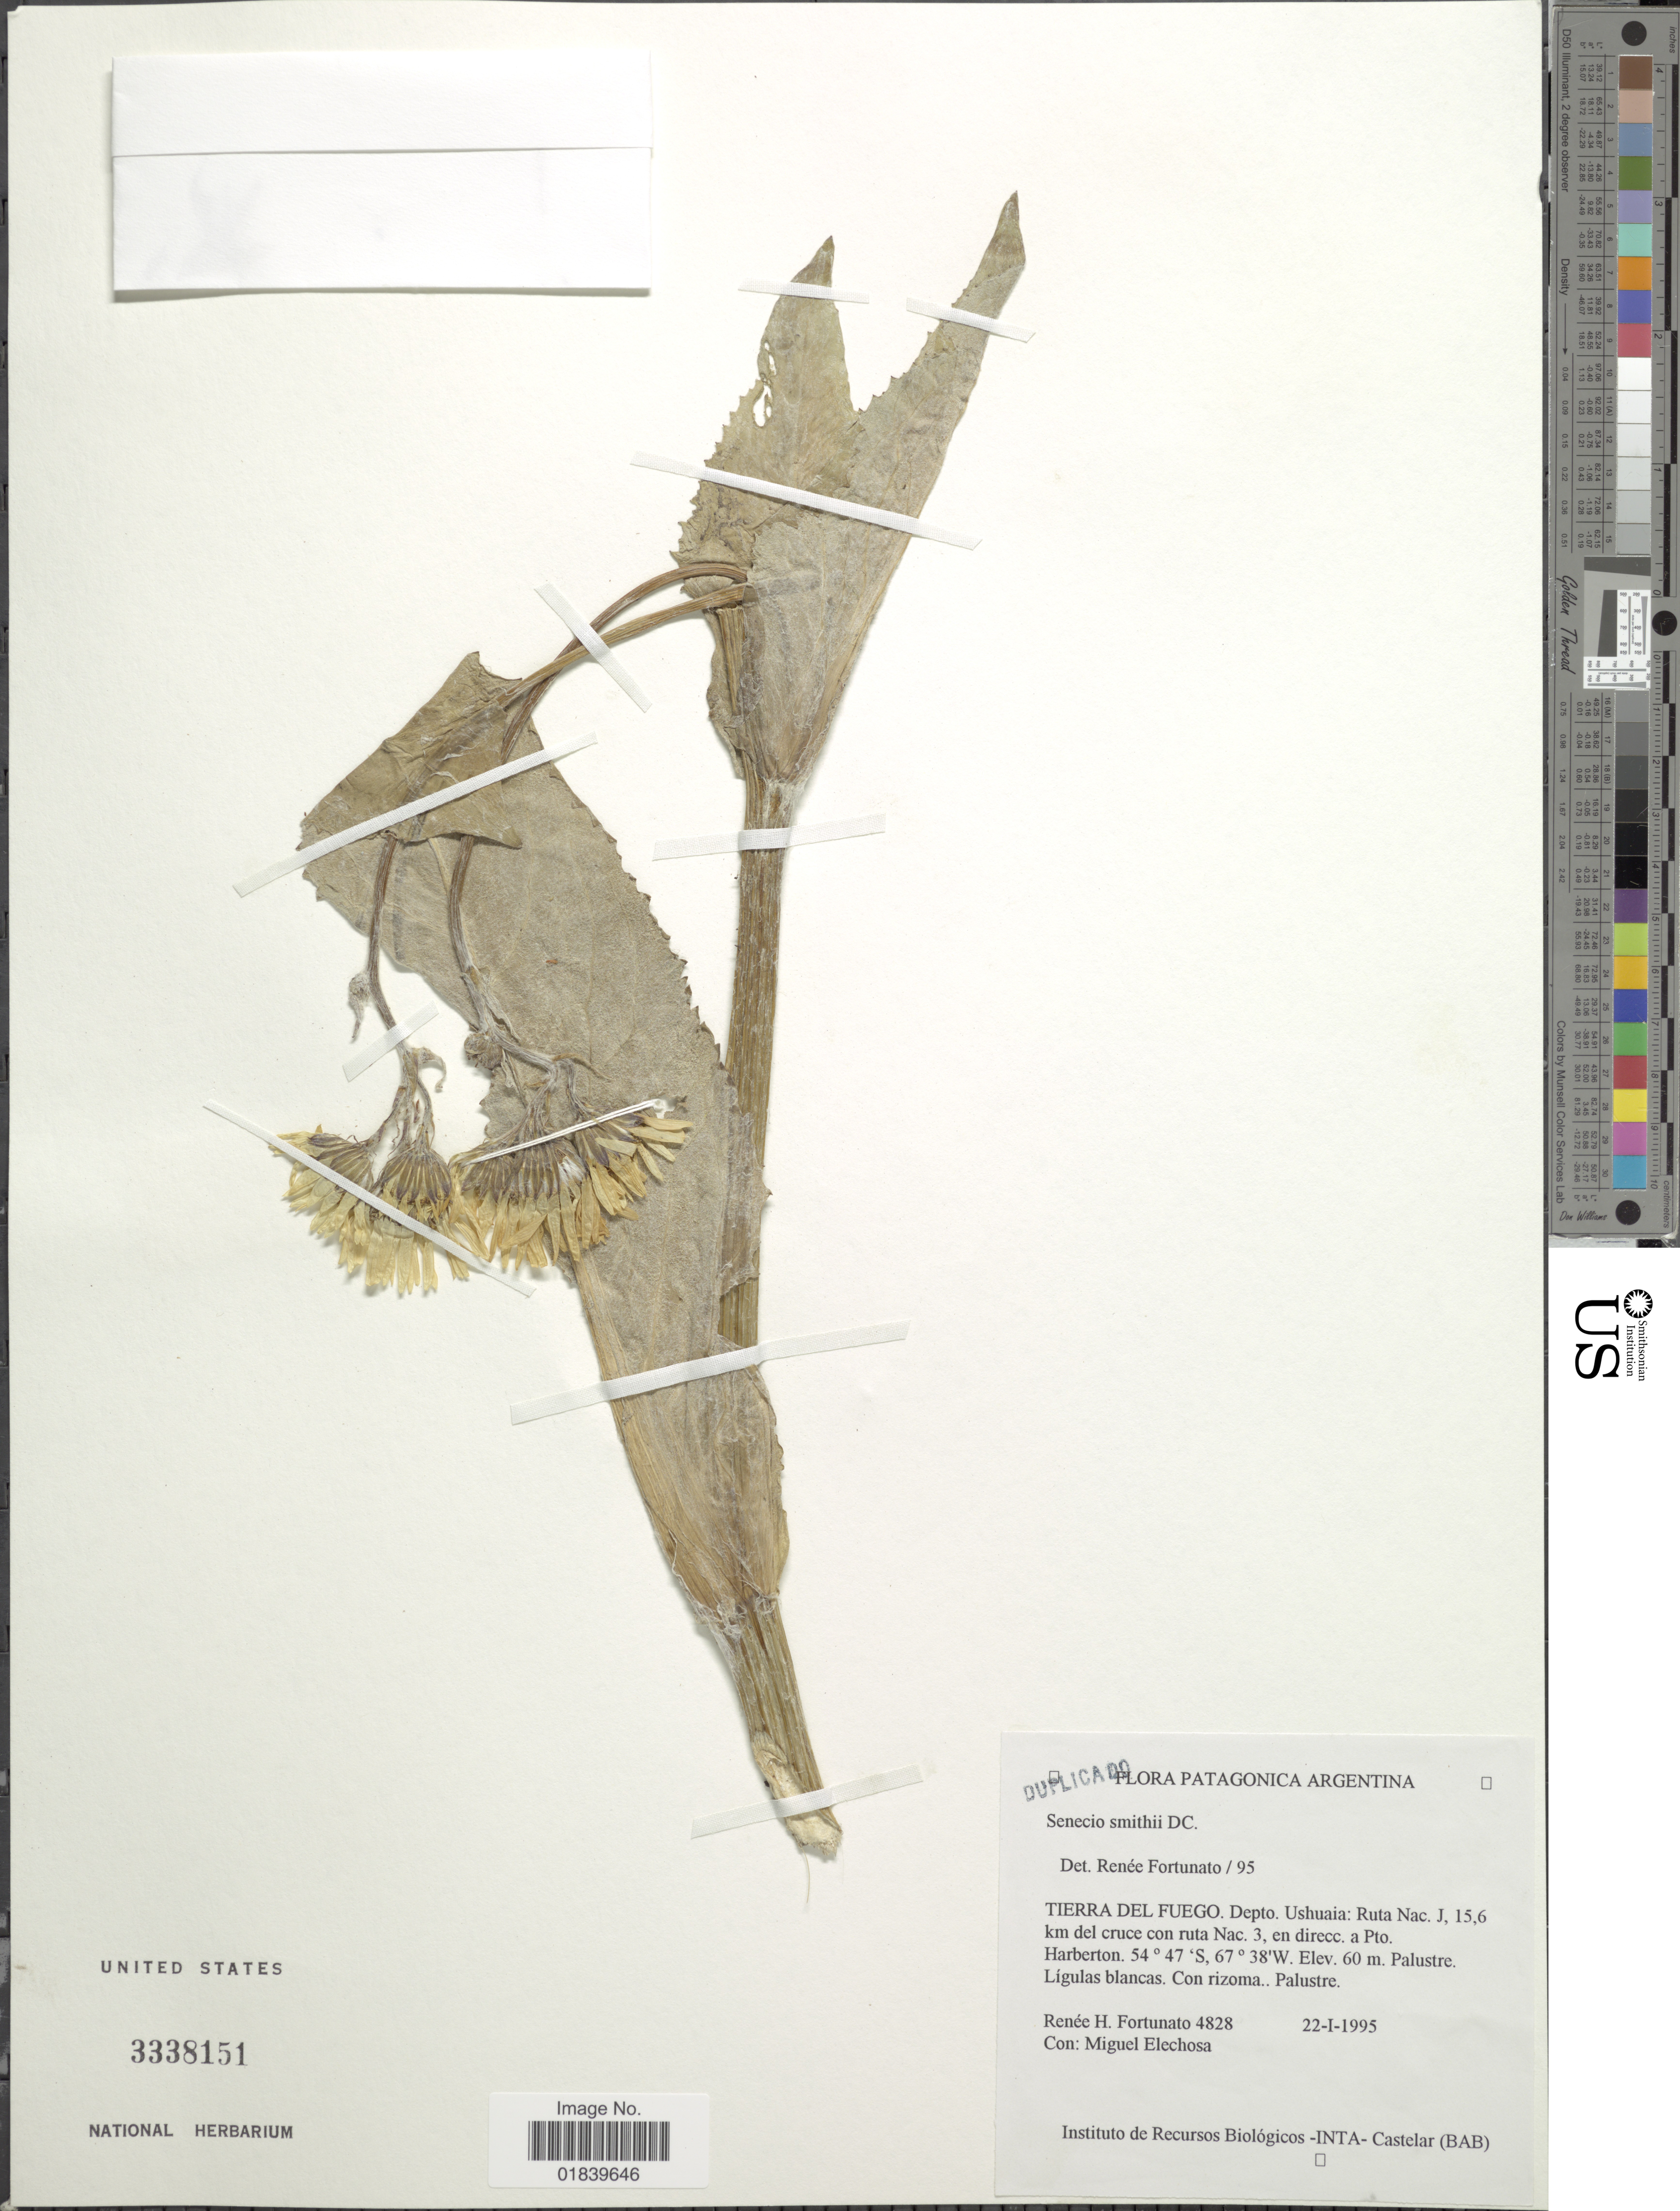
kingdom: Plantae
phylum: Tracheophyta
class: Magnoliopsida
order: Asterales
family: Asteraceae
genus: Senecio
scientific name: Senecio smithii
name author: DC.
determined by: Salomon, Luciana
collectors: R. H. Fortunato & M. Elechosa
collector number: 4828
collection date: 1995-01-22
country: Argentina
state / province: Tierra del Fuego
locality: Tierra del Fuego. Deptp. Ushuaia: Ruta Nac. J 15,6 km de; cruce con ruta Nac, en direcc. a Pto. Harberton.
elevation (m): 60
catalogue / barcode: US 3338151